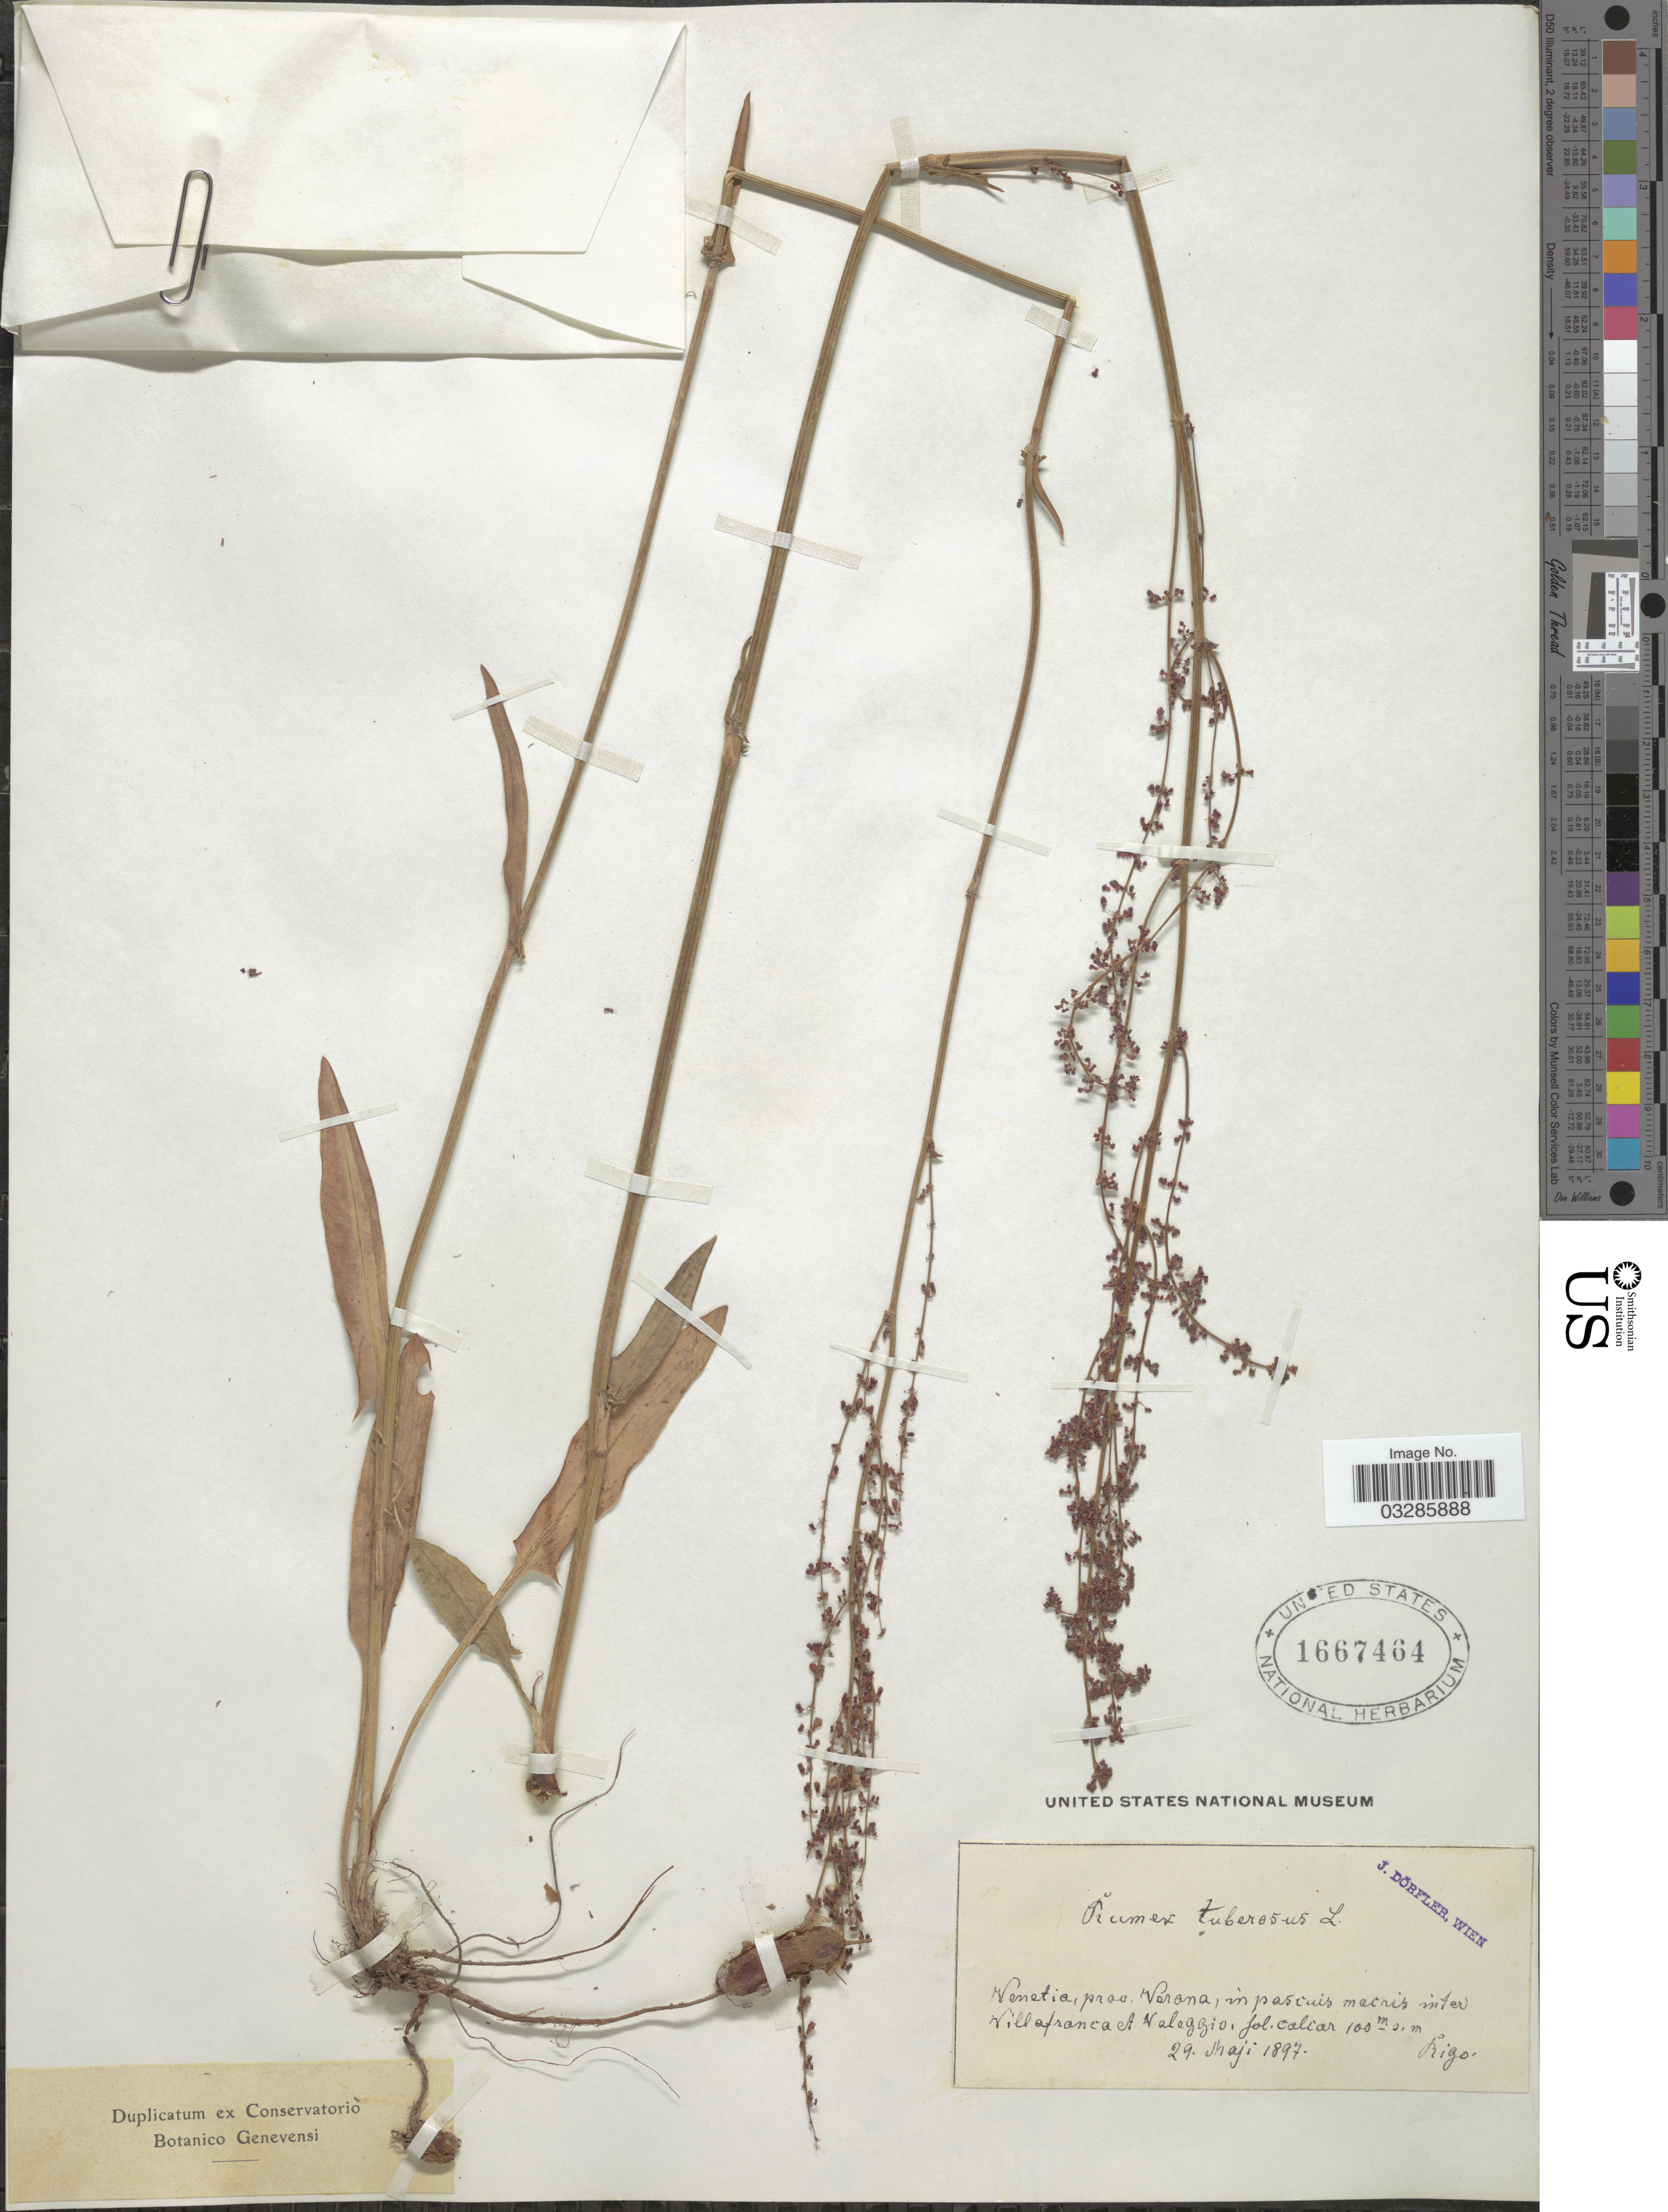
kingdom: Plantae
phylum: Tracheophyta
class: Magnoliopsida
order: Caryophyllales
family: Polygonaceae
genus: Rumex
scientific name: Rumex tuberosus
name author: L.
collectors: -- Rigo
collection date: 1897-05-29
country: Italy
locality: Venetia, prov. Verona, in pascuis macris inter Villafranca et Valeggio, fol. calcar.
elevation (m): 100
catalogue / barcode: US 1667464